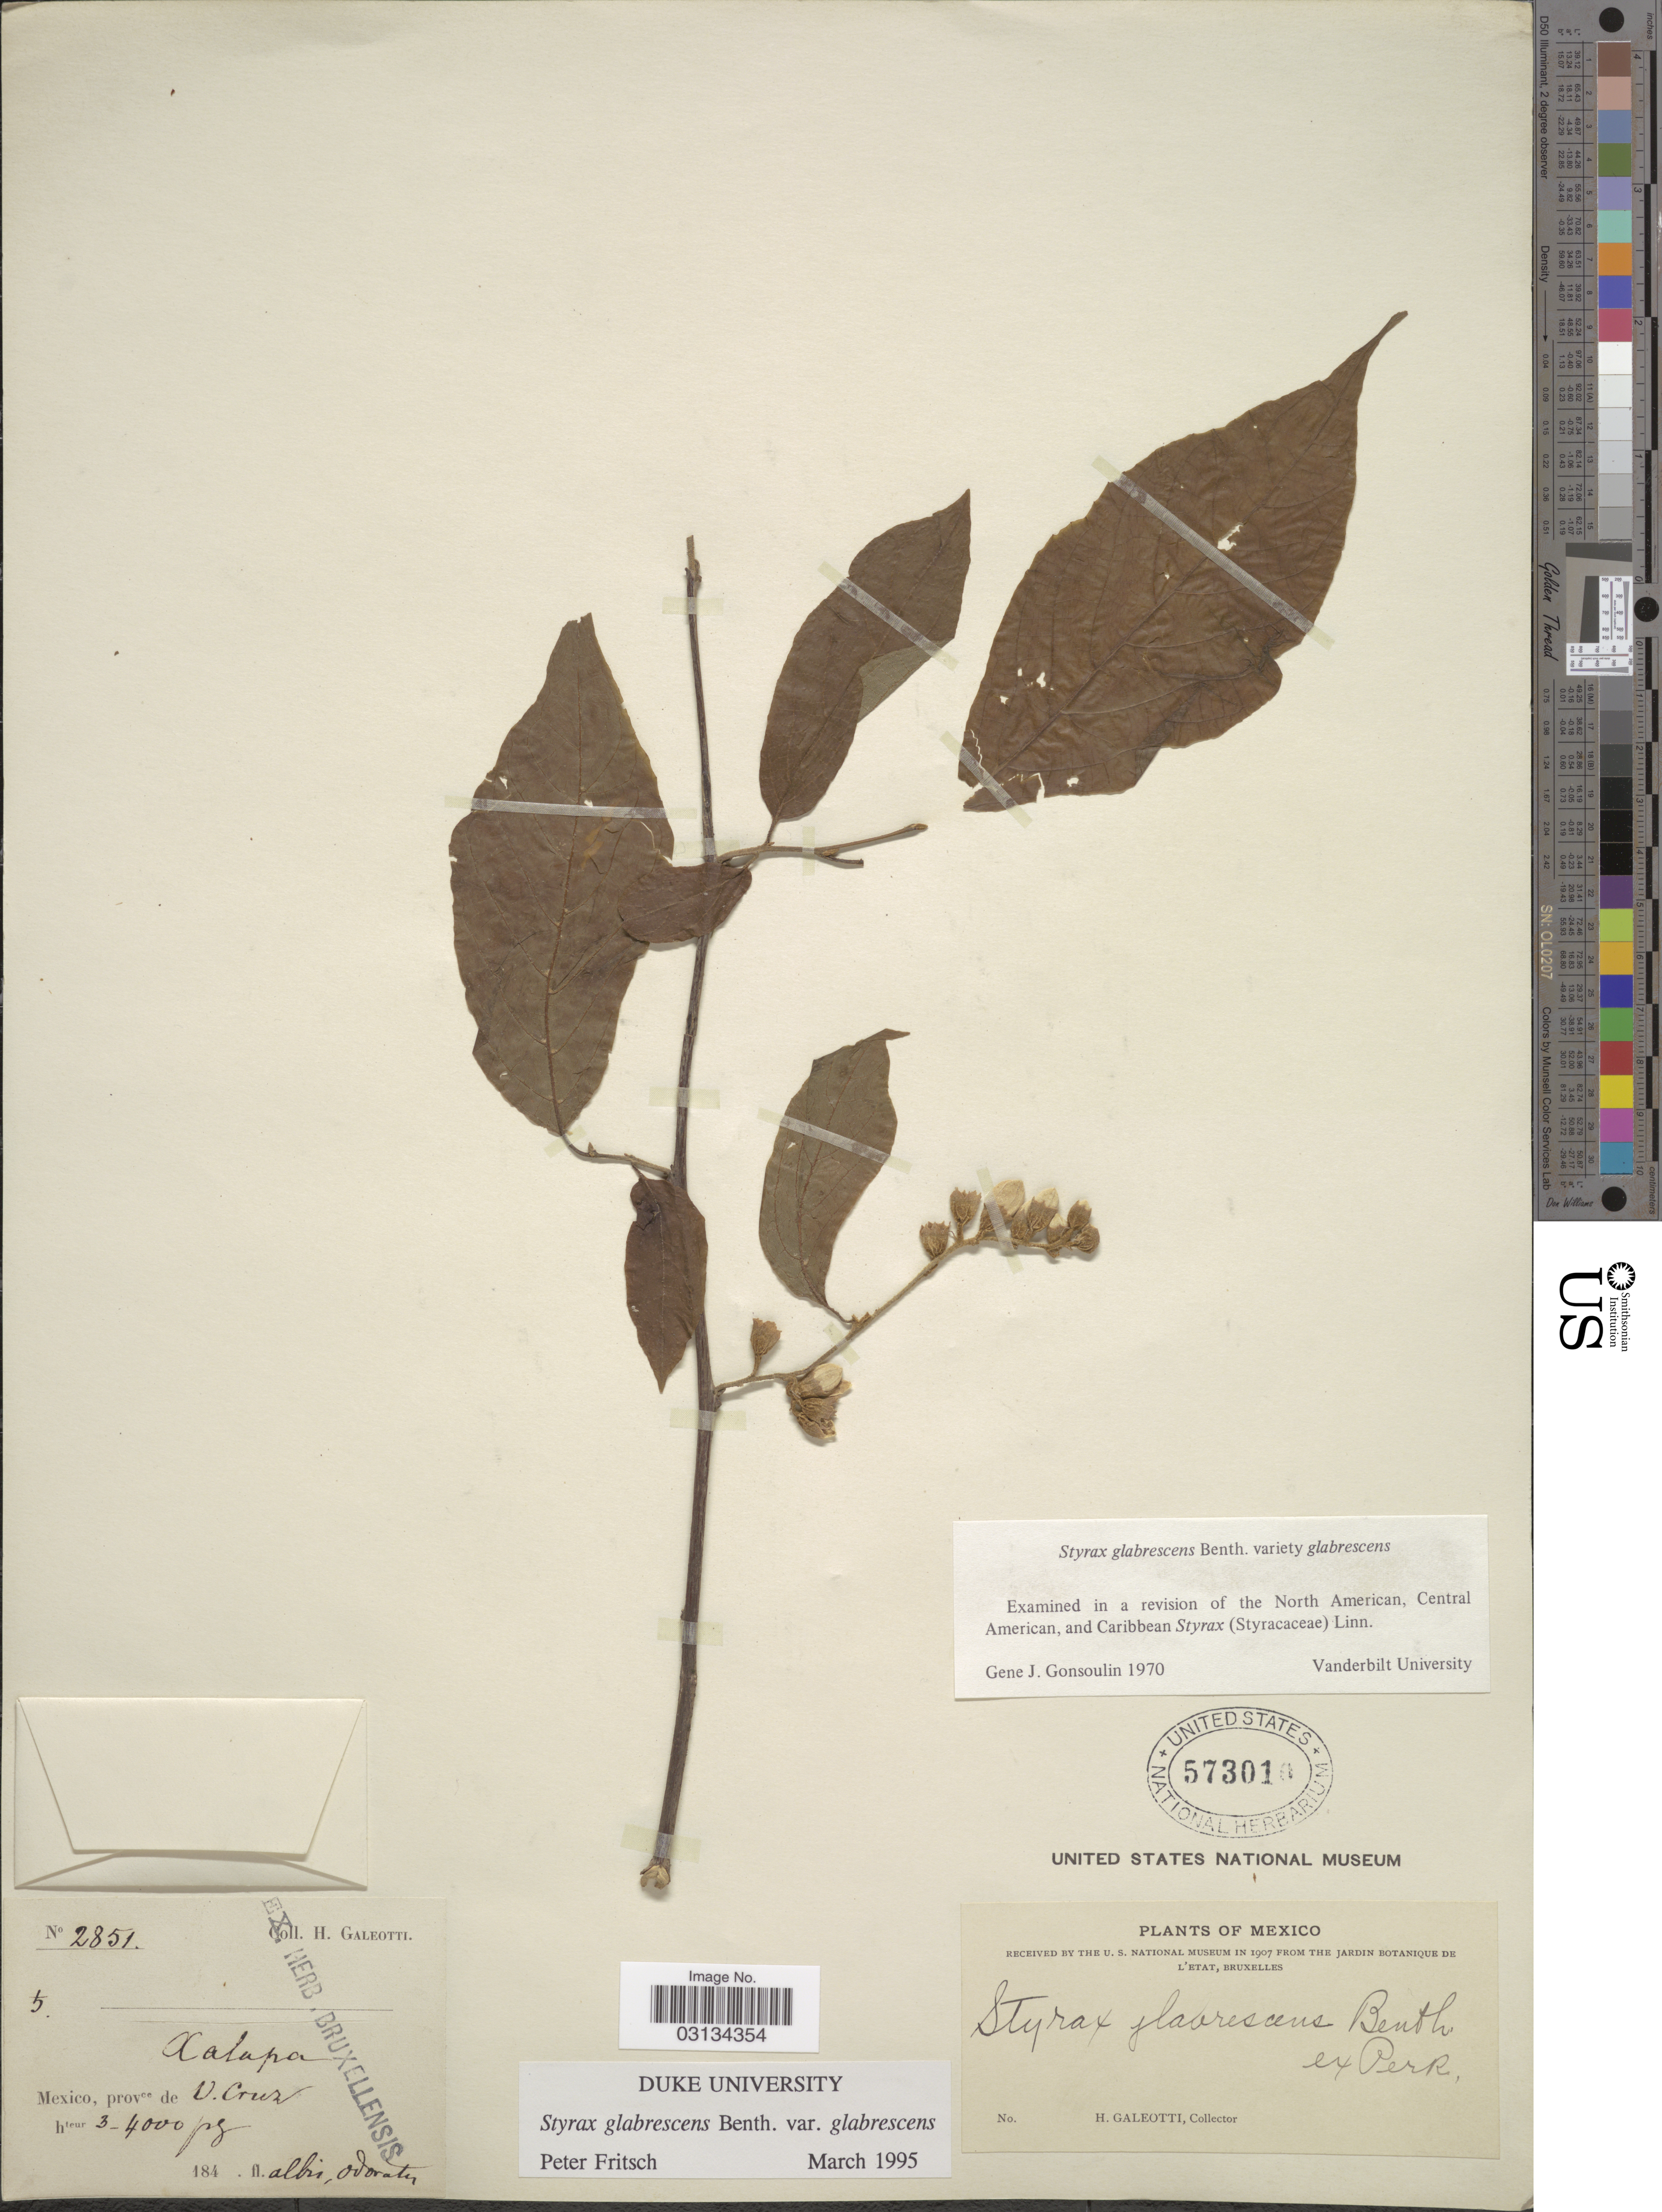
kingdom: Plantae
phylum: Tracheophyta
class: Magnoliopsida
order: Ericales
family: Styracaceae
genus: Styrax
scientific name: Styrax glabrescens Benth. var. glabrescens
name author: Benth.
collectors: H. G. Galeotti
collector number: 2851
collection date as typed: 184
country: Mexico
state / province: Veracruz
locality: Provce de V. Cruz. Xalapa [unsure placement].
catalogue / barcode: US 573010